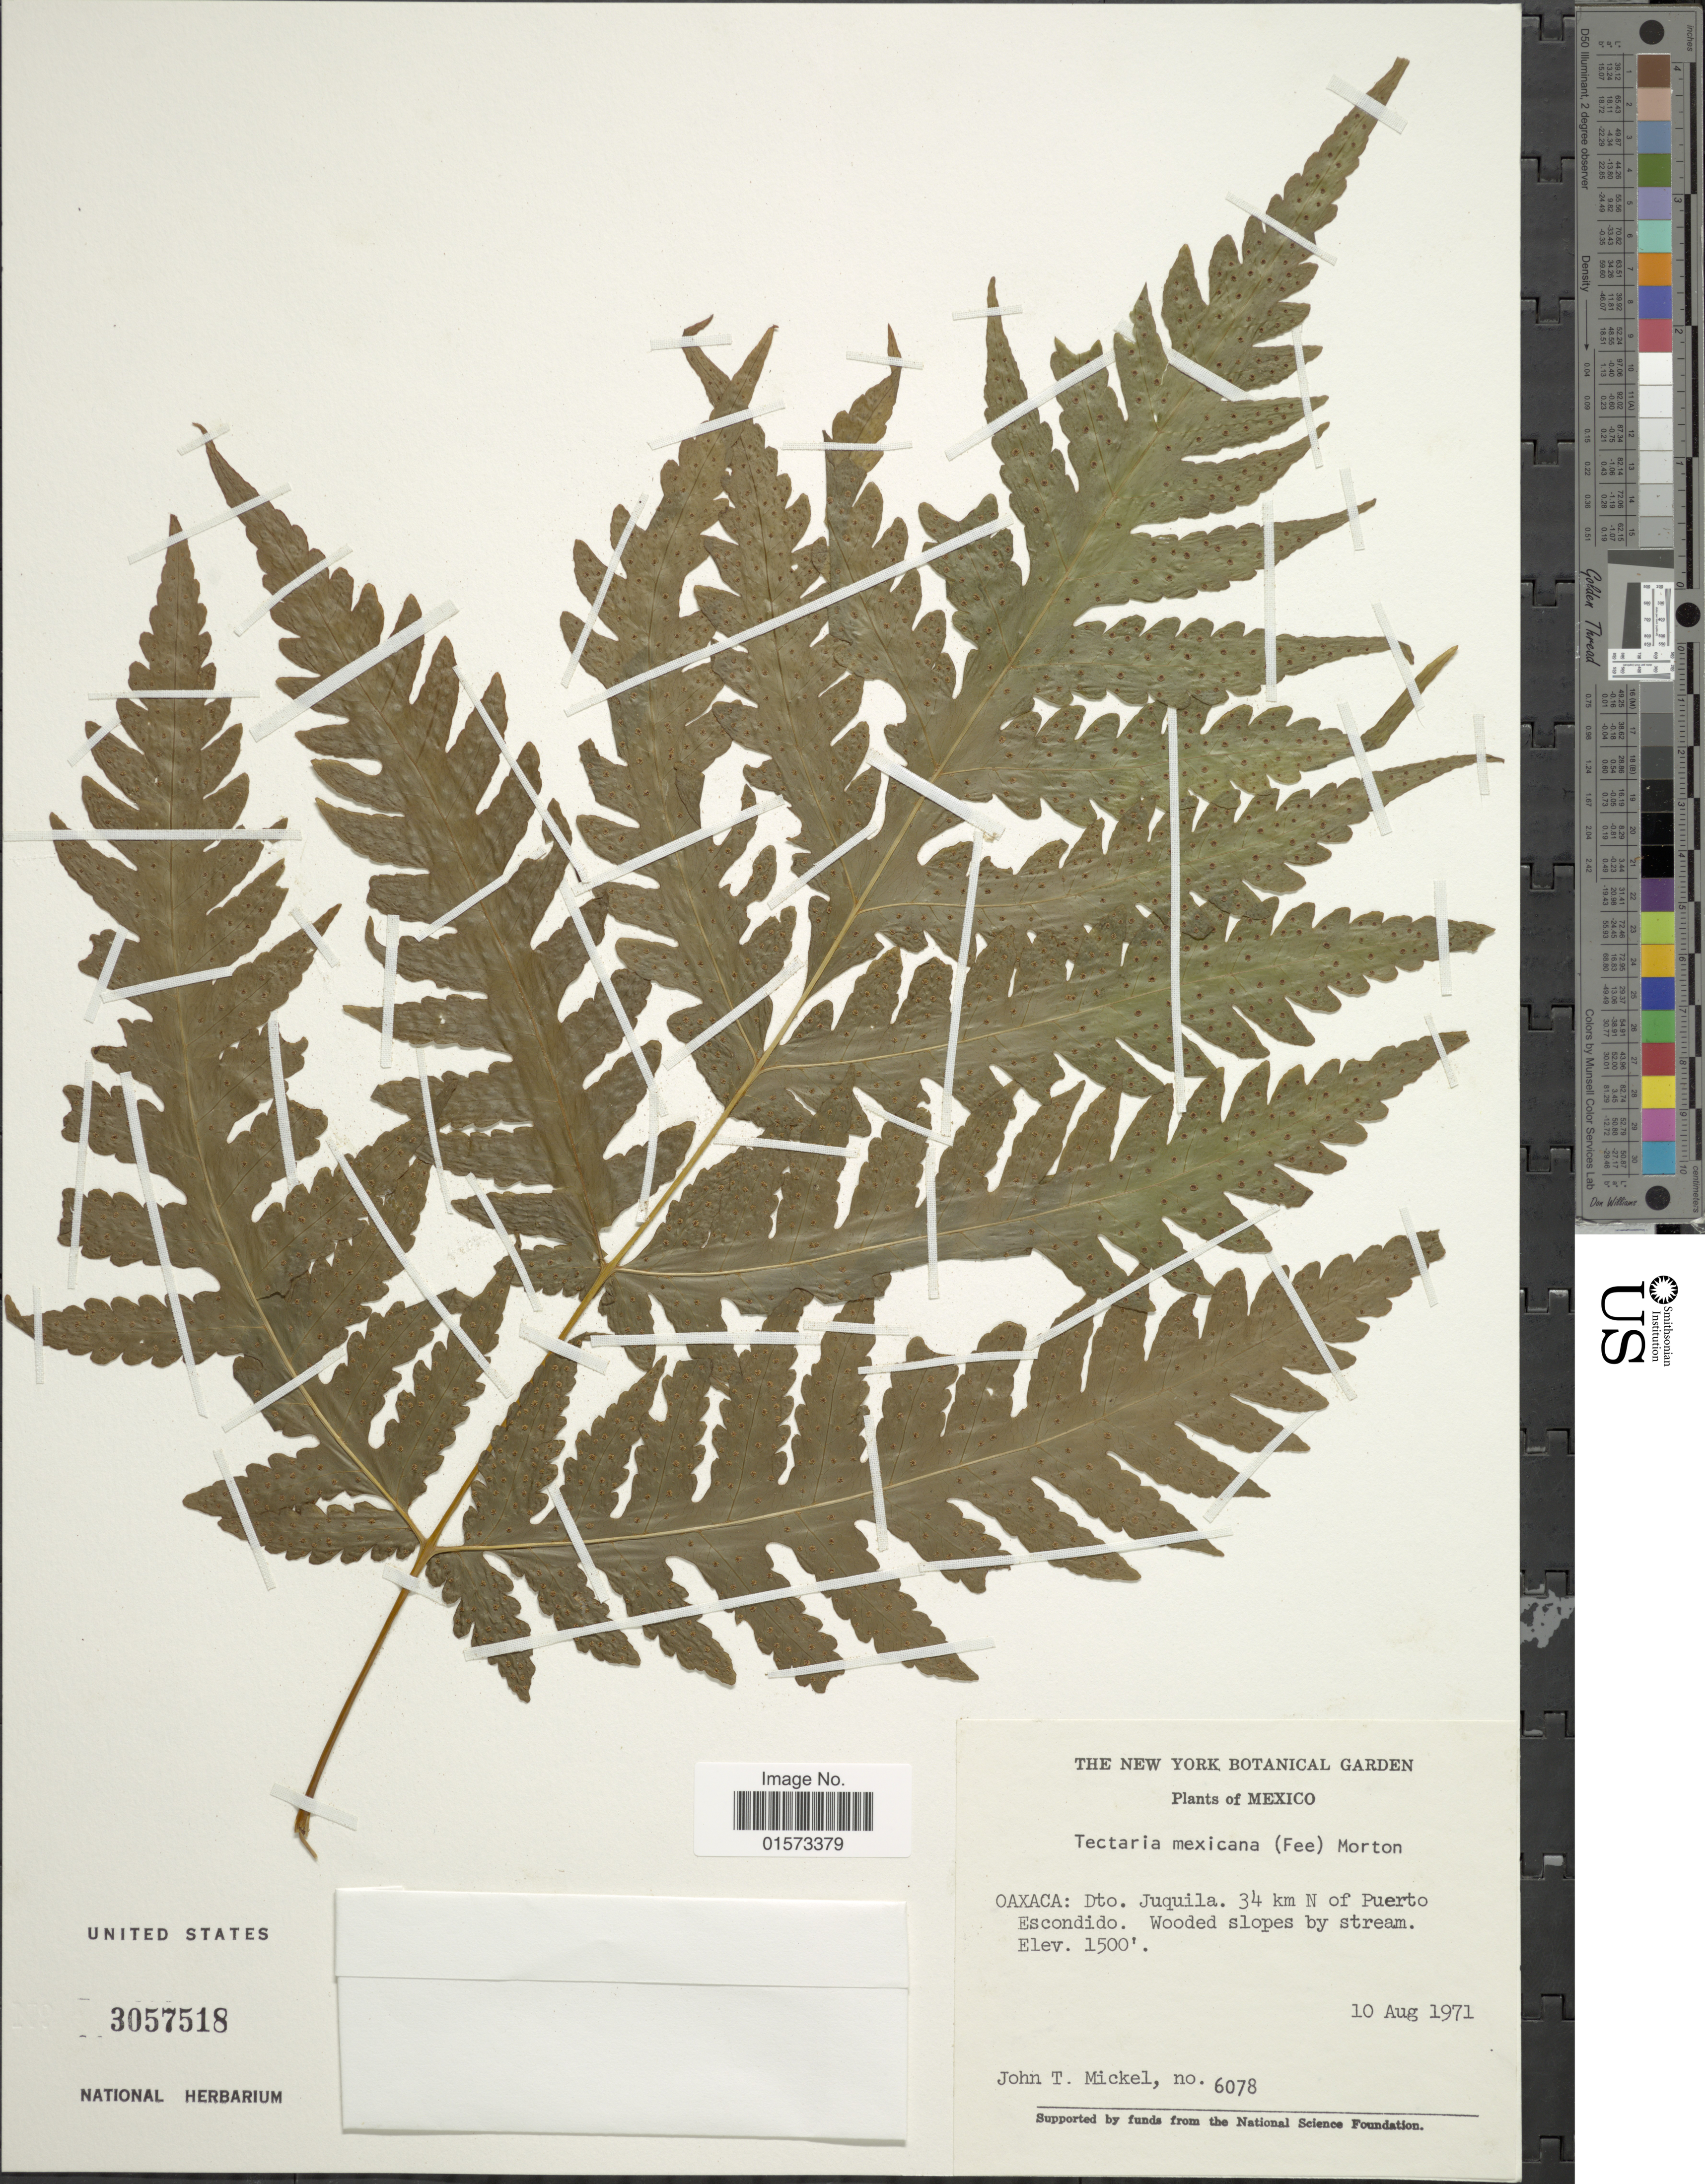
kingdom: Plantae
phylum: Tracheophyta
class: Polypodiopsida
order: Polypodiales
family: Tectariaceae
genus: Tectaria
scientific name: Tectaria mexicana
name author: (Fée) C.V. Morton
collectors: J. T. Mickel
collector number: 6078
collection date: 1971-08-10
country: Mexico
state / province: Oaxaca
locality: Dto. Juquila. 34 km N of Puerto Escondido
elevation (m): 457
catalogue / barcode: US 3057518